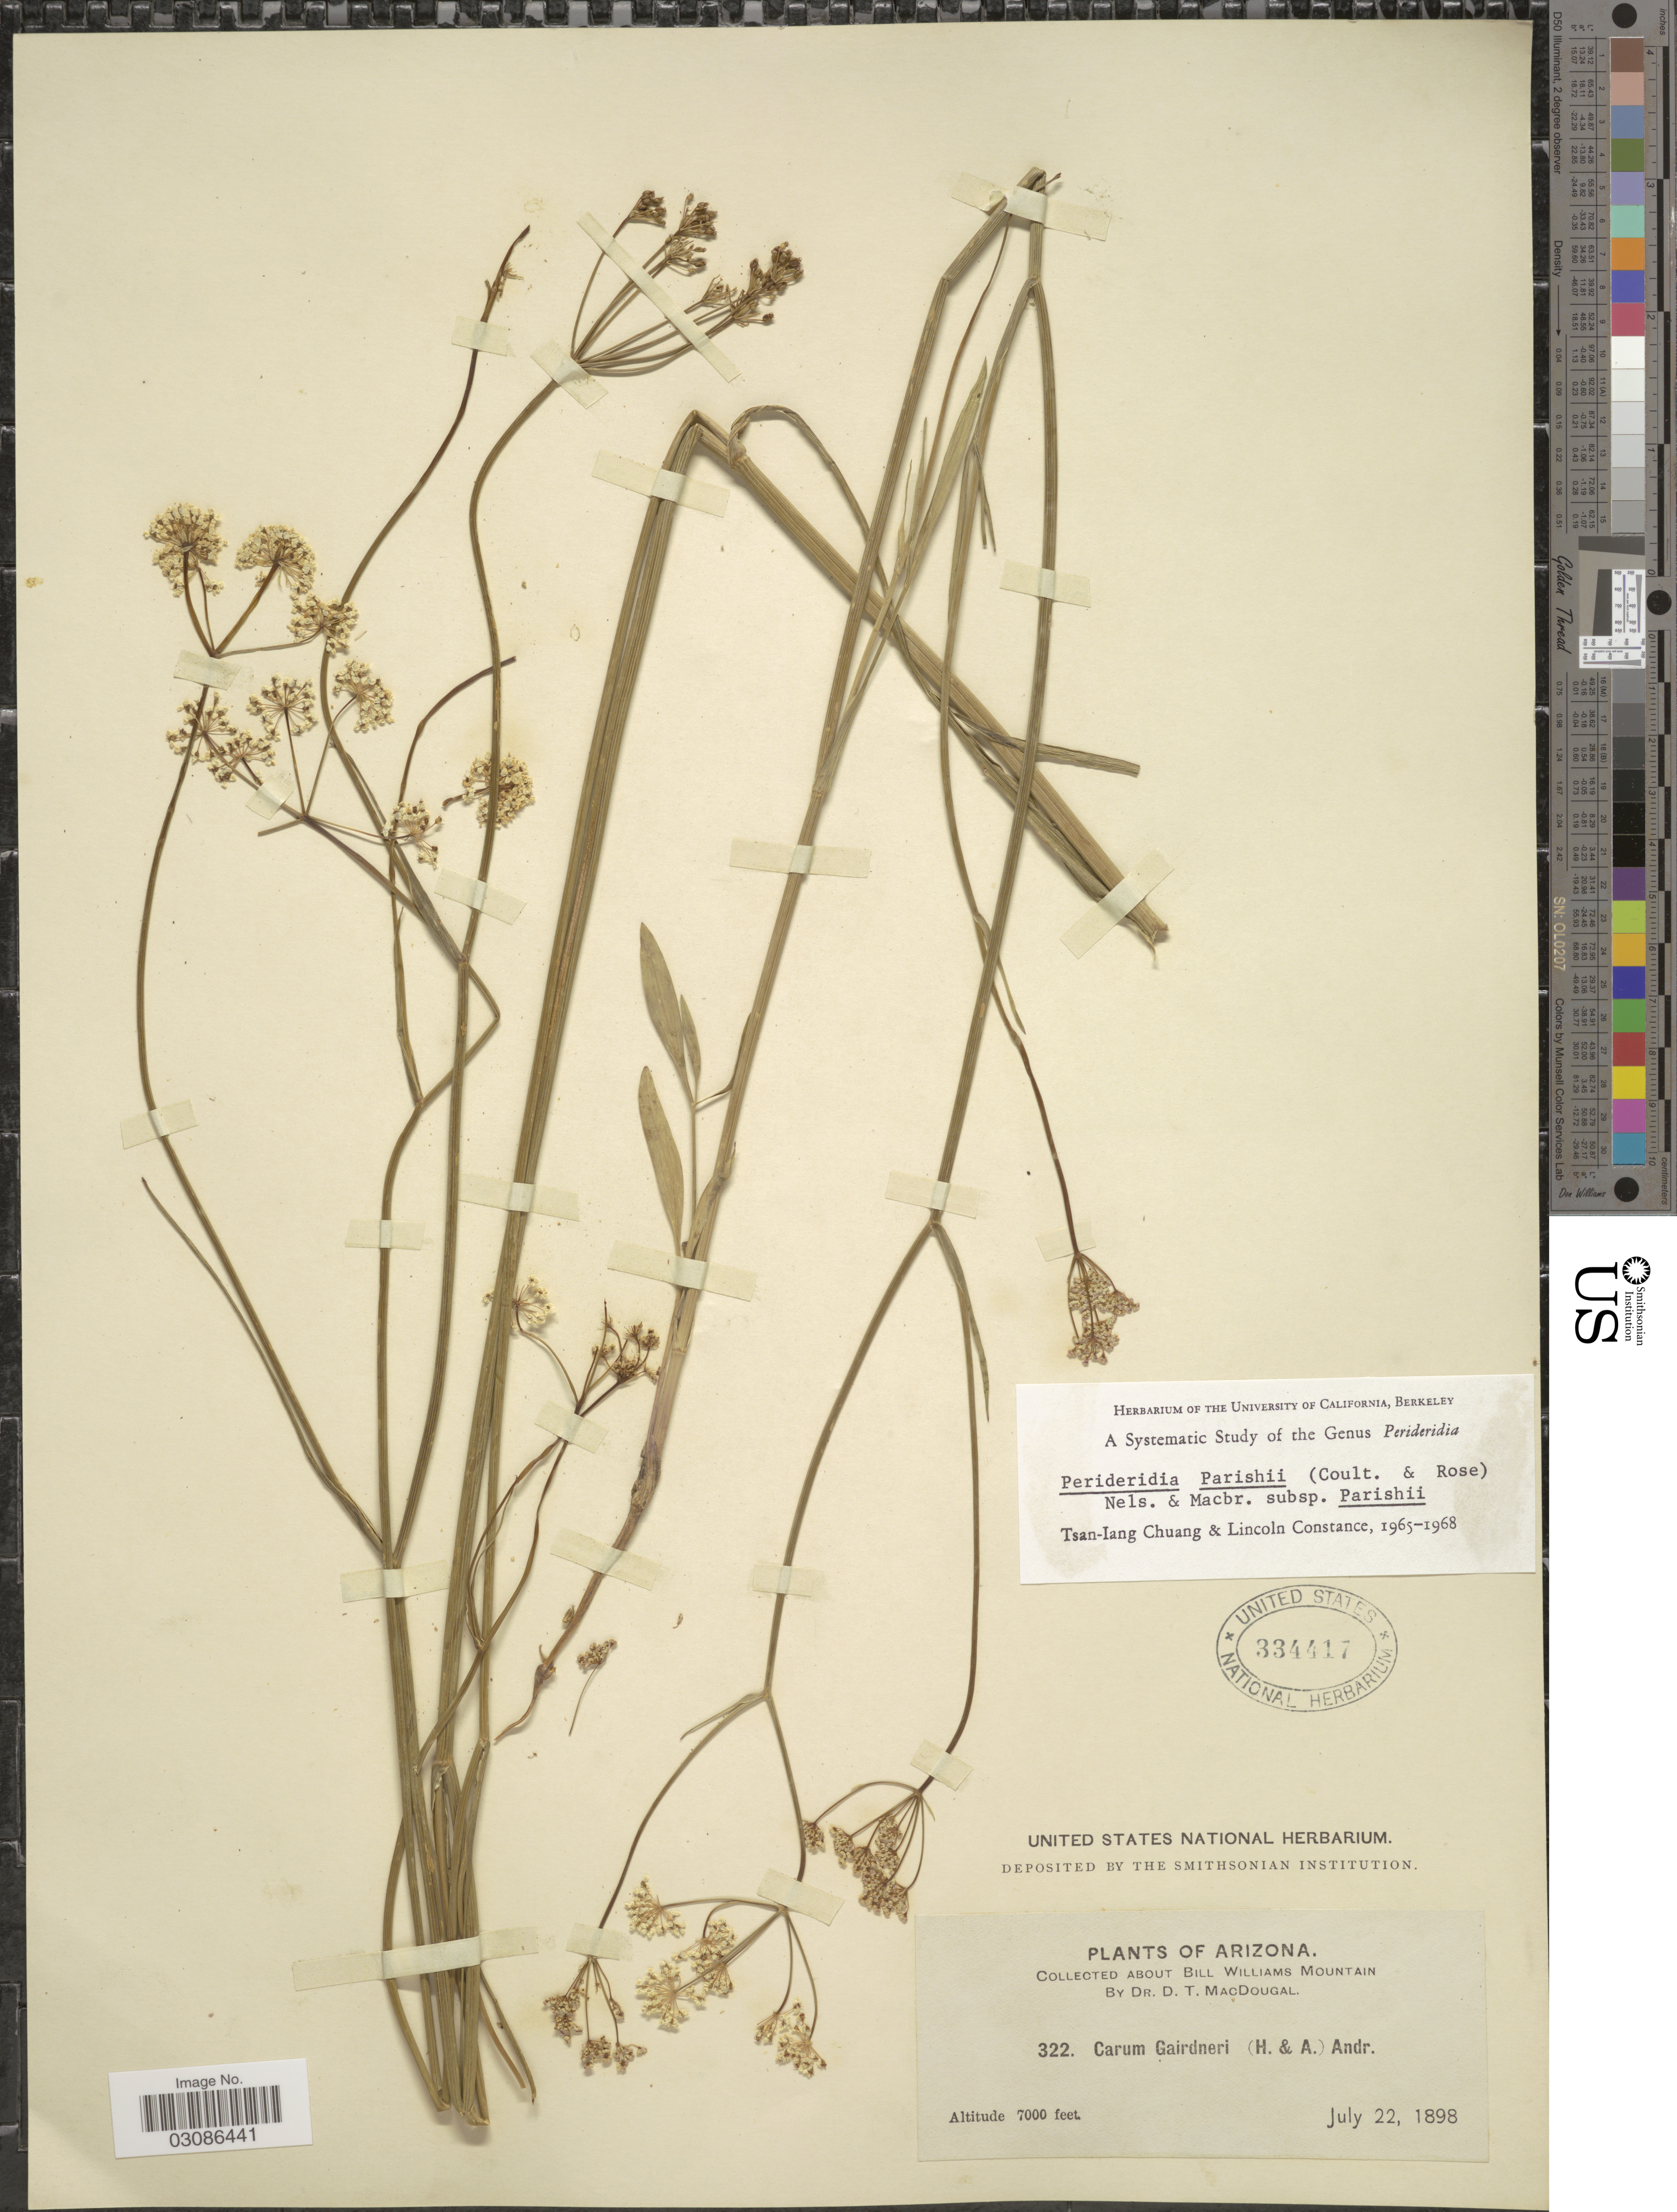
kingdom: Plantae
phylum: Tracheophyta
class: Magnoliopsida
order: Apiales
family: Apiaceae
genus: Perideridia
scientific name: Perideridia parishii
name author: (J.M. Coult. & Rose) A. Nelson & J.F. Macbr.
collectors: D. T. MacDougal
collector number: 322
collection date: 1898-07-22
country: United States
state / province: Arizona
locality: About Bill Williams Mountain.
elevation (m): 2134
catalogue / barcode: US 334417